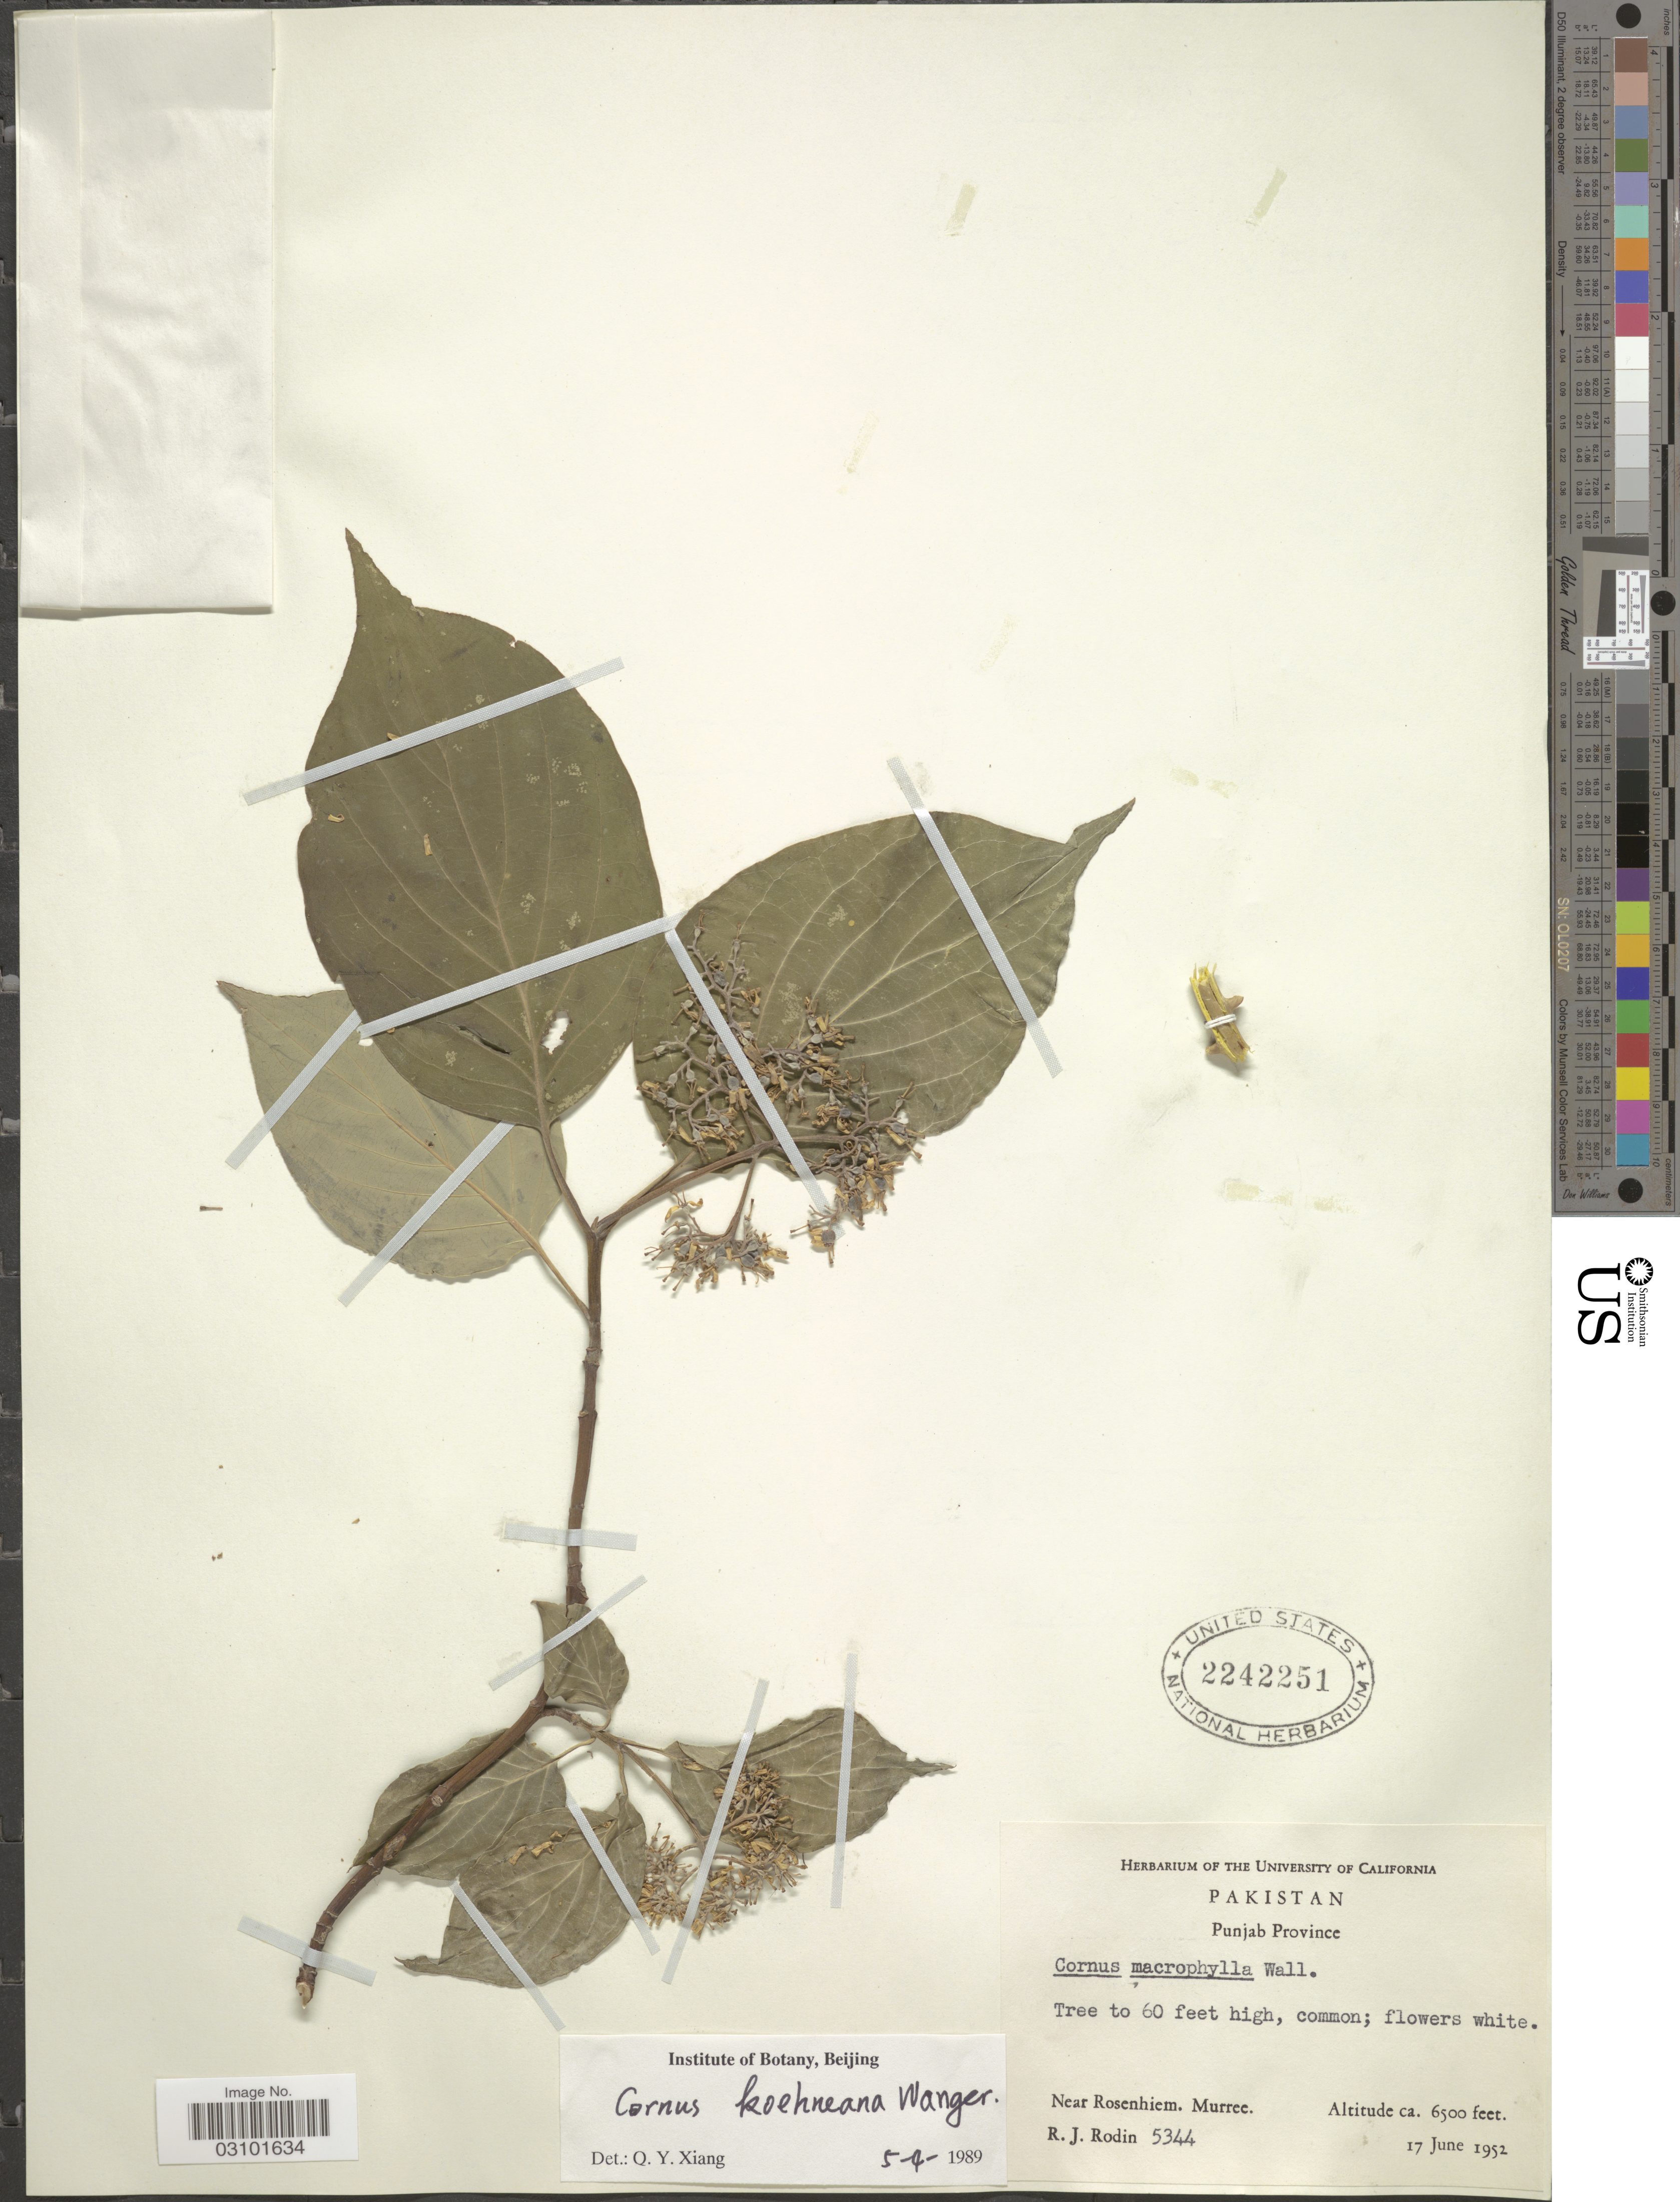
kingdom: Plantae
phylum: Tracheophyta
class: Magnoliopsida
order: Cornales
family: Cornaceae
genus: Cornus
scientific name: Cornus koehneana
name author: Wangerin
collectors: R. J. Rodin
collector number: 5344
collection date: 1952-06-17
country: Pakistan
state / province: Punjab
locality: Near Rosenhiem. Murree.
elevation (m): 1981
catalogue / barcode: US 2242251